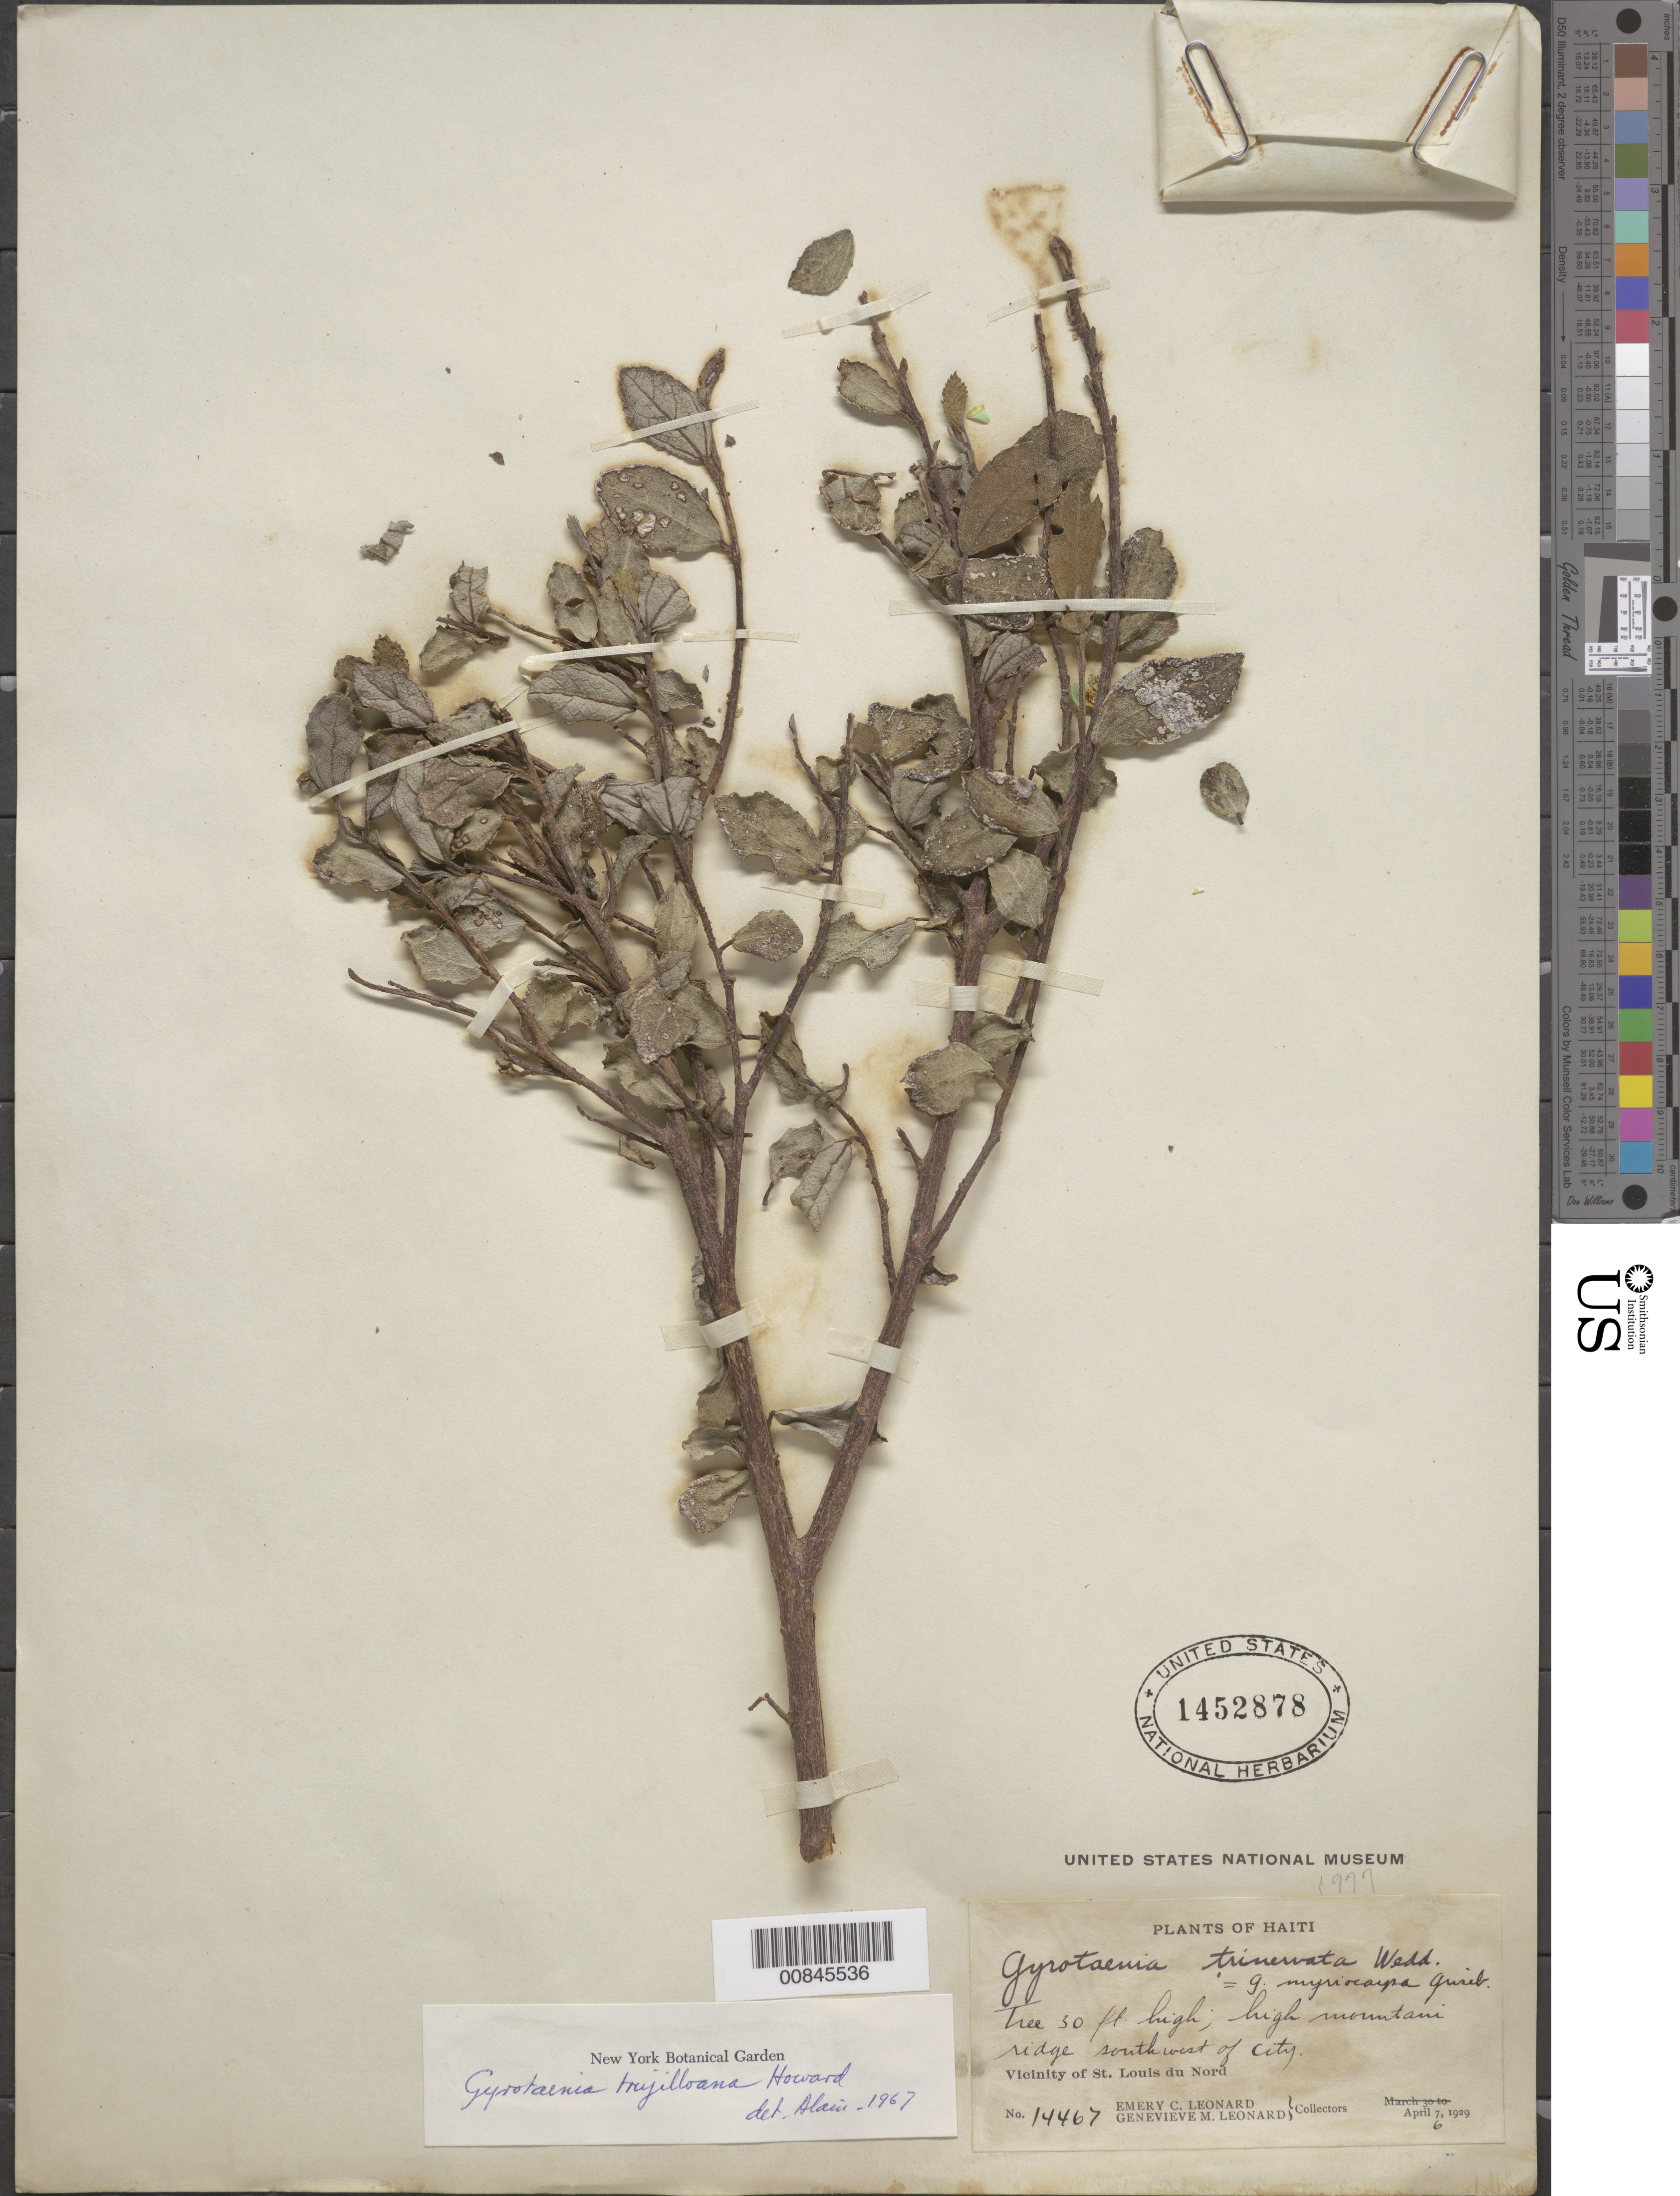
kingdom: Plantae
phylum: Tracheophyta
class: Magnoliopsida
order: Rosales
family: Urticaceae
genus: Gyrotaenia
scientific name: Gyrotaenia trujilloana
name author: R.A. Howard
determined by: Liogier, Alain H.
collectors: E. C. Leonard & G. M. Leonard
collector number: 14467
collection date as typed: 06 Apr 1929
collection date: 1929-04-06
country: Haiti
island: Hispaniola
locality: High mountain ridge southwest of City. Vicinity of St. Louis du Nord.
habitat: High mountain ridge.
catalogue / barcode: US 1452878